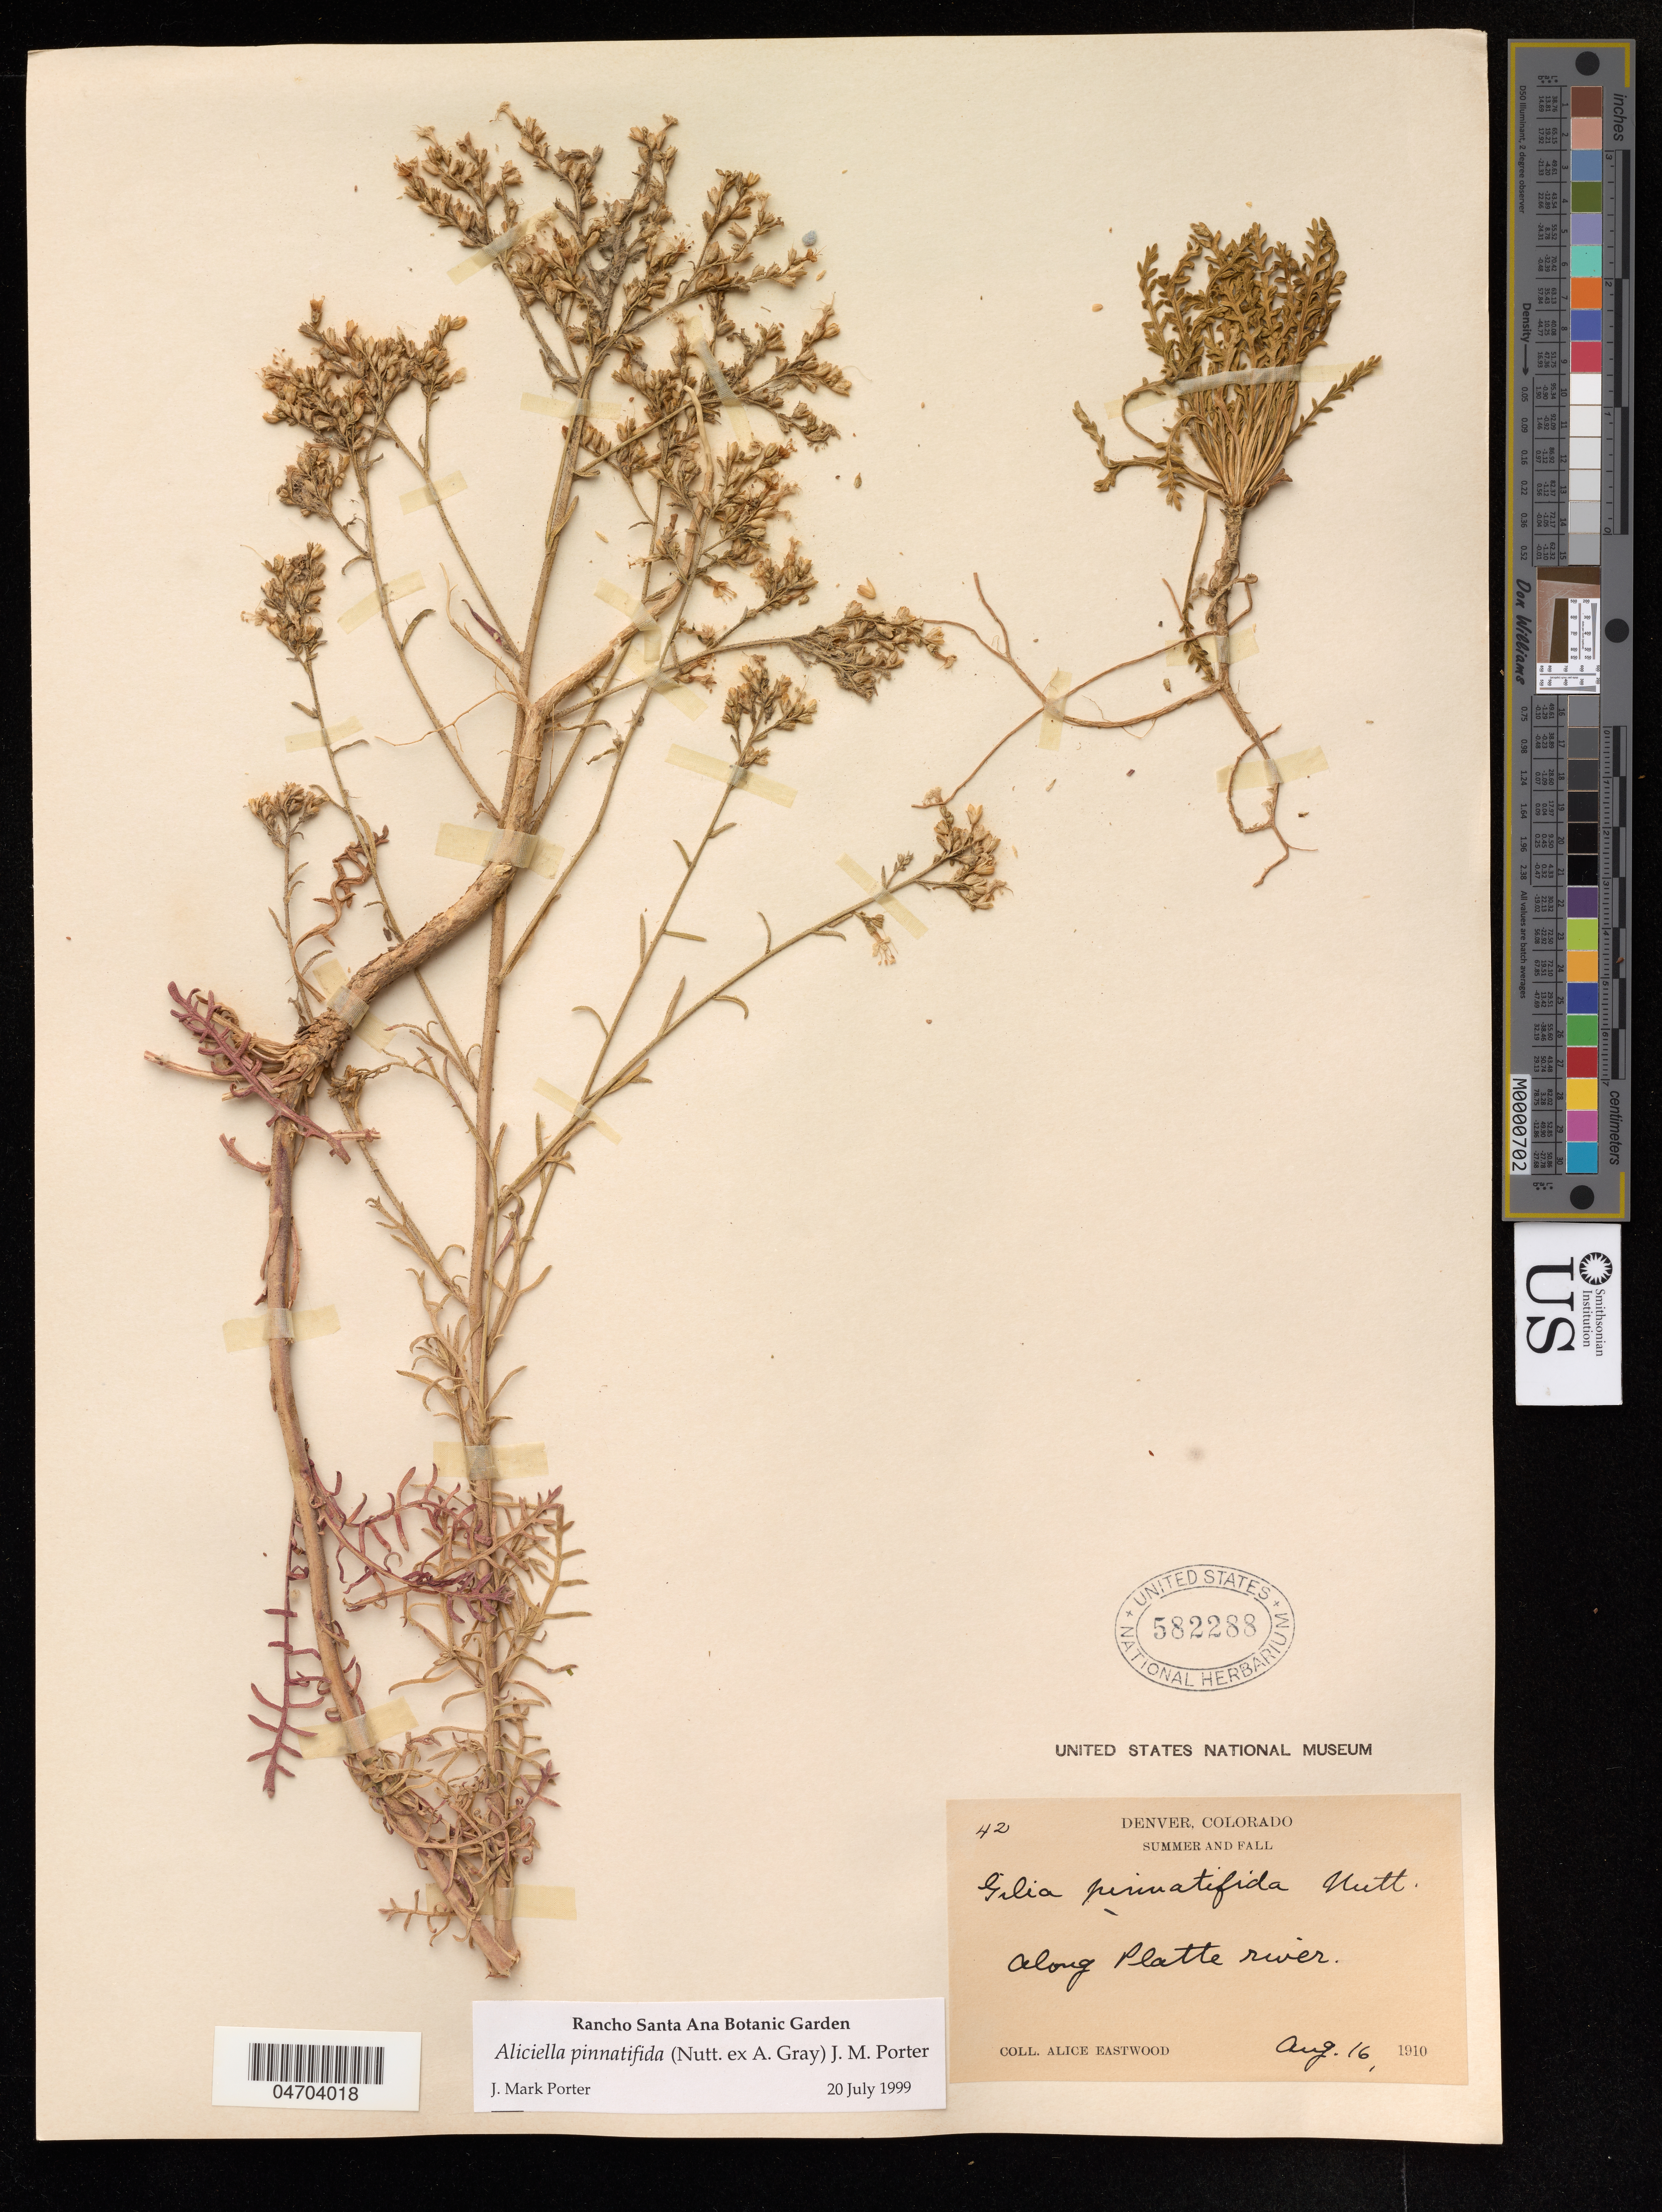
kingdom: Plantae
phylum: Tracheophyta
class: Magnoliopsida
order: Ericales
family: Polemoniaceae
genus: Aliciella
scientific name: Aliciella pinnatifida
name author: (Nutt. ex A. Gray) J.M. Porter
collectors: A. Eastwood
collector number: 42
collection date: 1910-08-16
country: United States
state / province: Colorado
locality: Denver. Along Platte river.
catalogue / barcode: US 582288